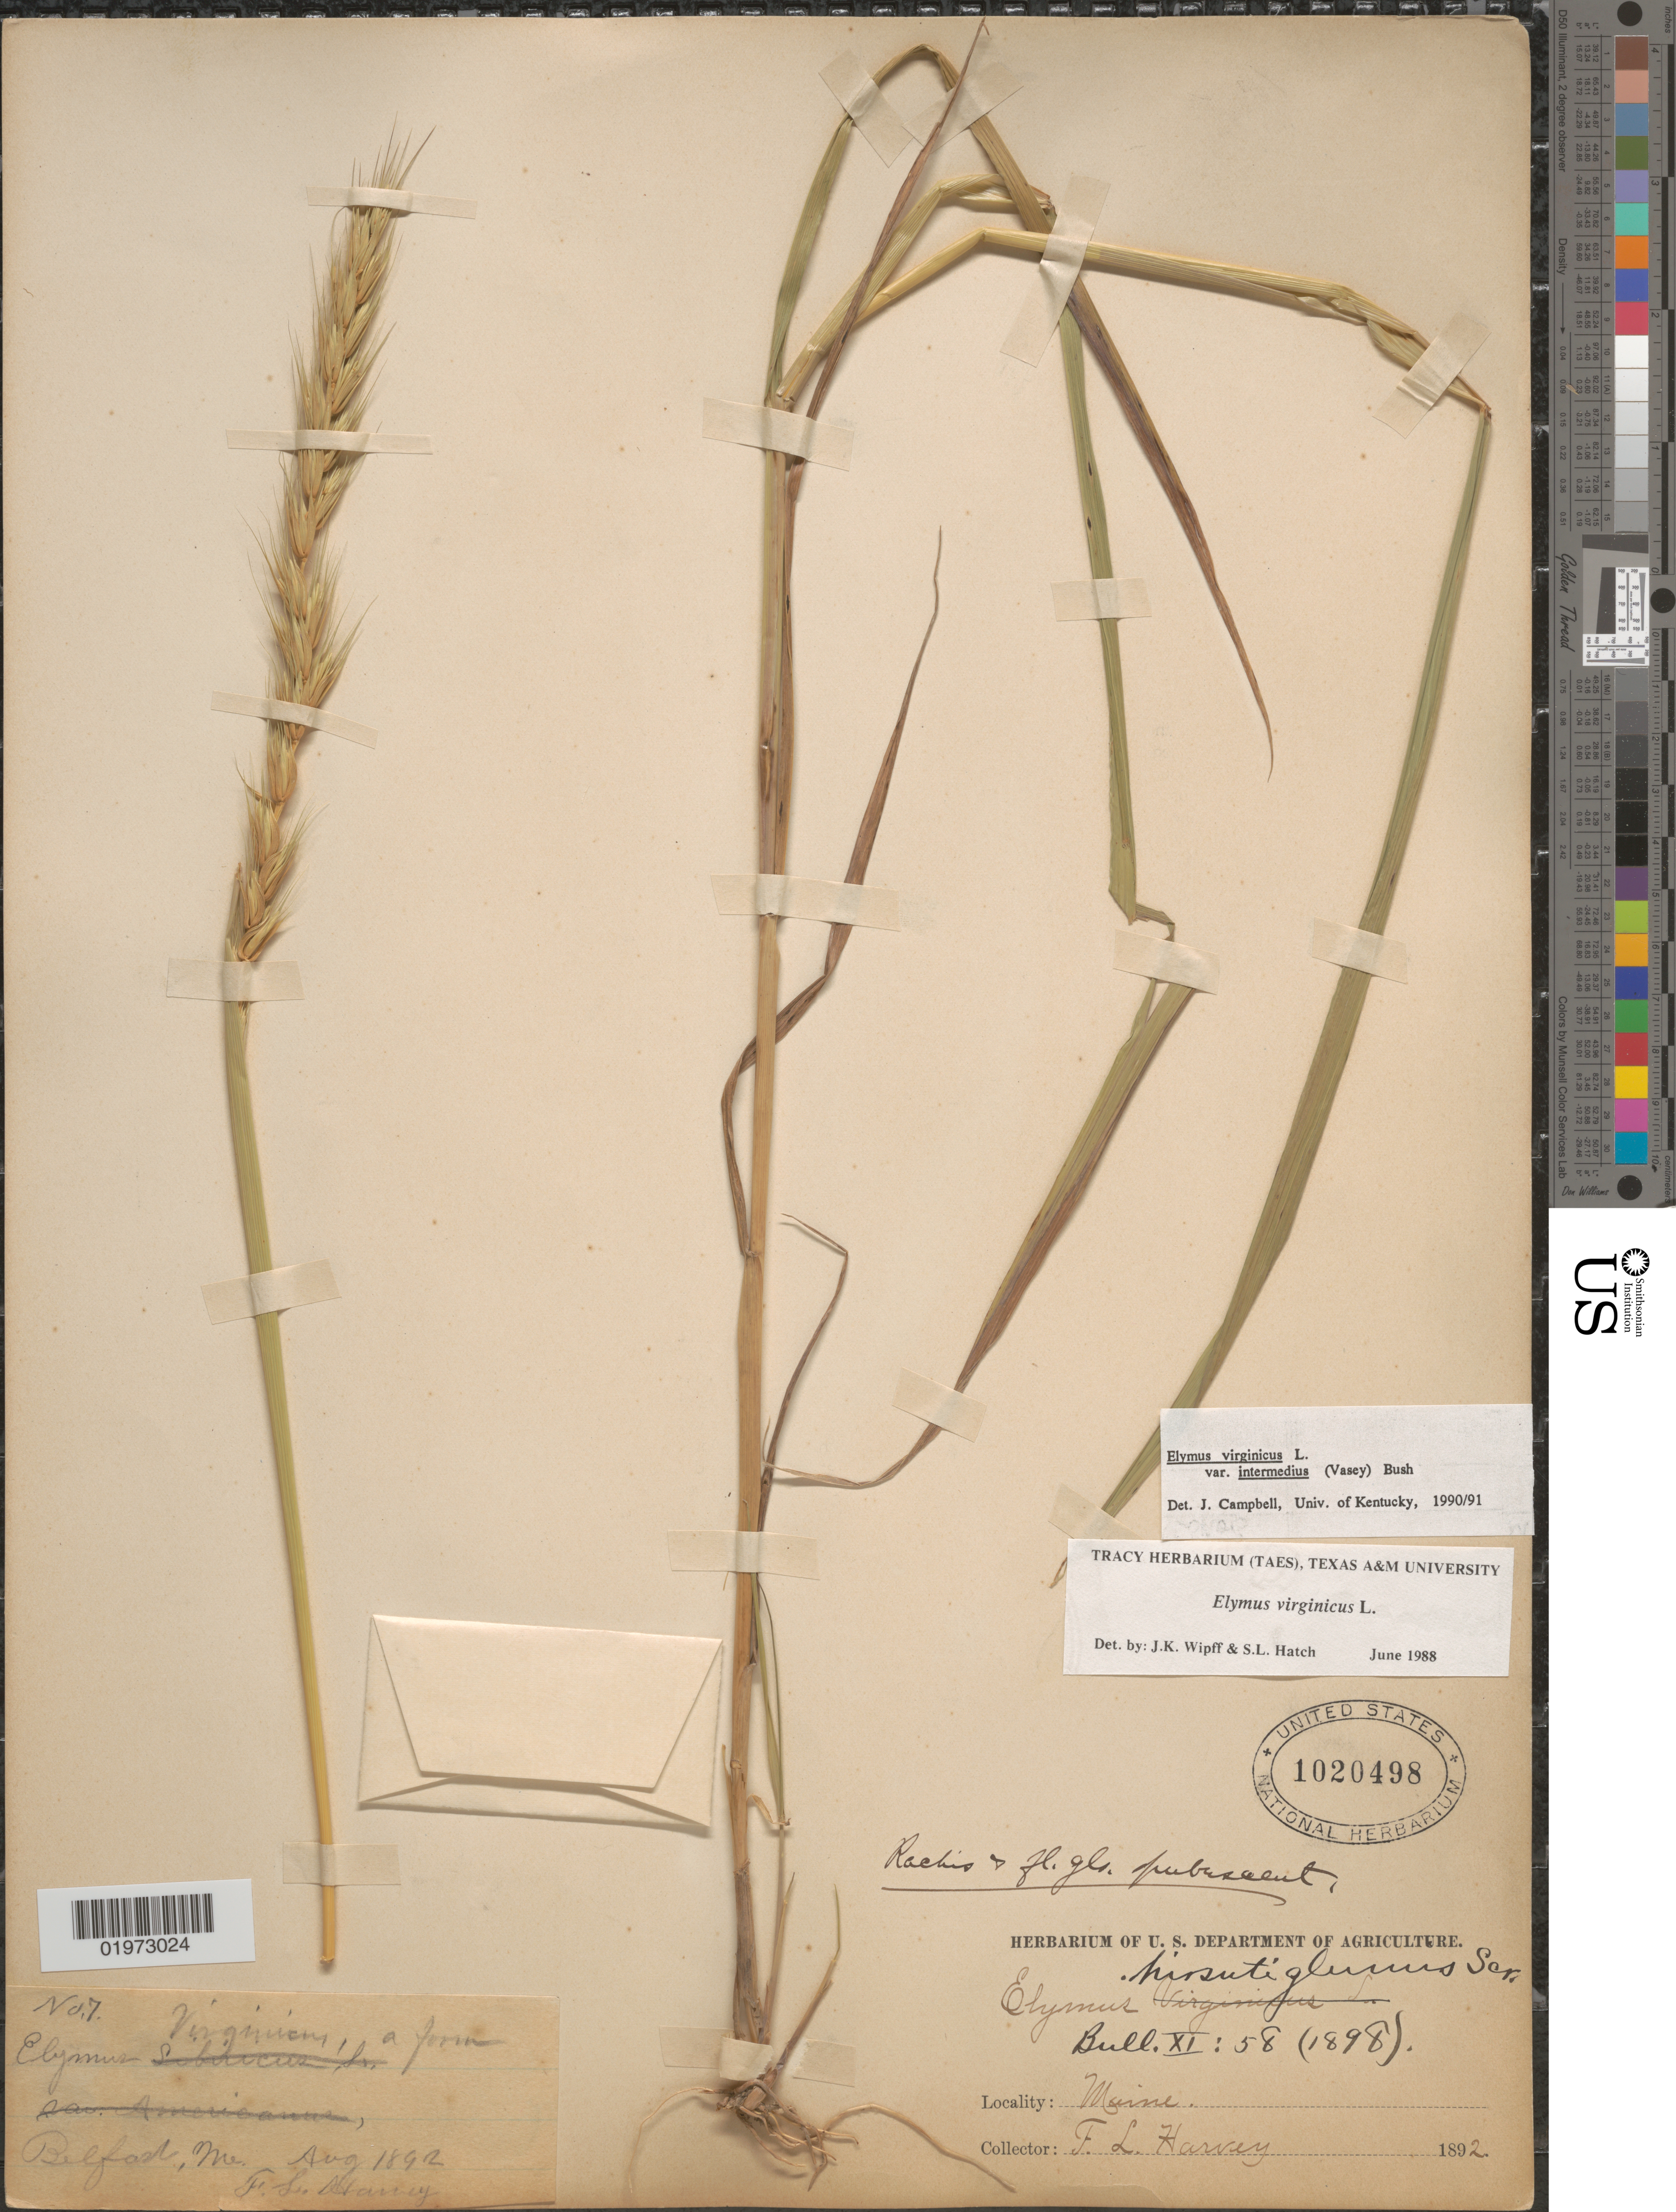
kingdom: Plantae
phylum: Tracheophyta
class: Liliopsida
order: Poales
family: Poaceae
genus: Elymus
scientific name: Elymus virginicus var. intermedius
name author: L.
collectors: F. L. Harvey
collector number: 7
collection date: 1892-08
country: United States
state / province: Maine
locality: Belfast.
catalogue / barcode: US 1020498